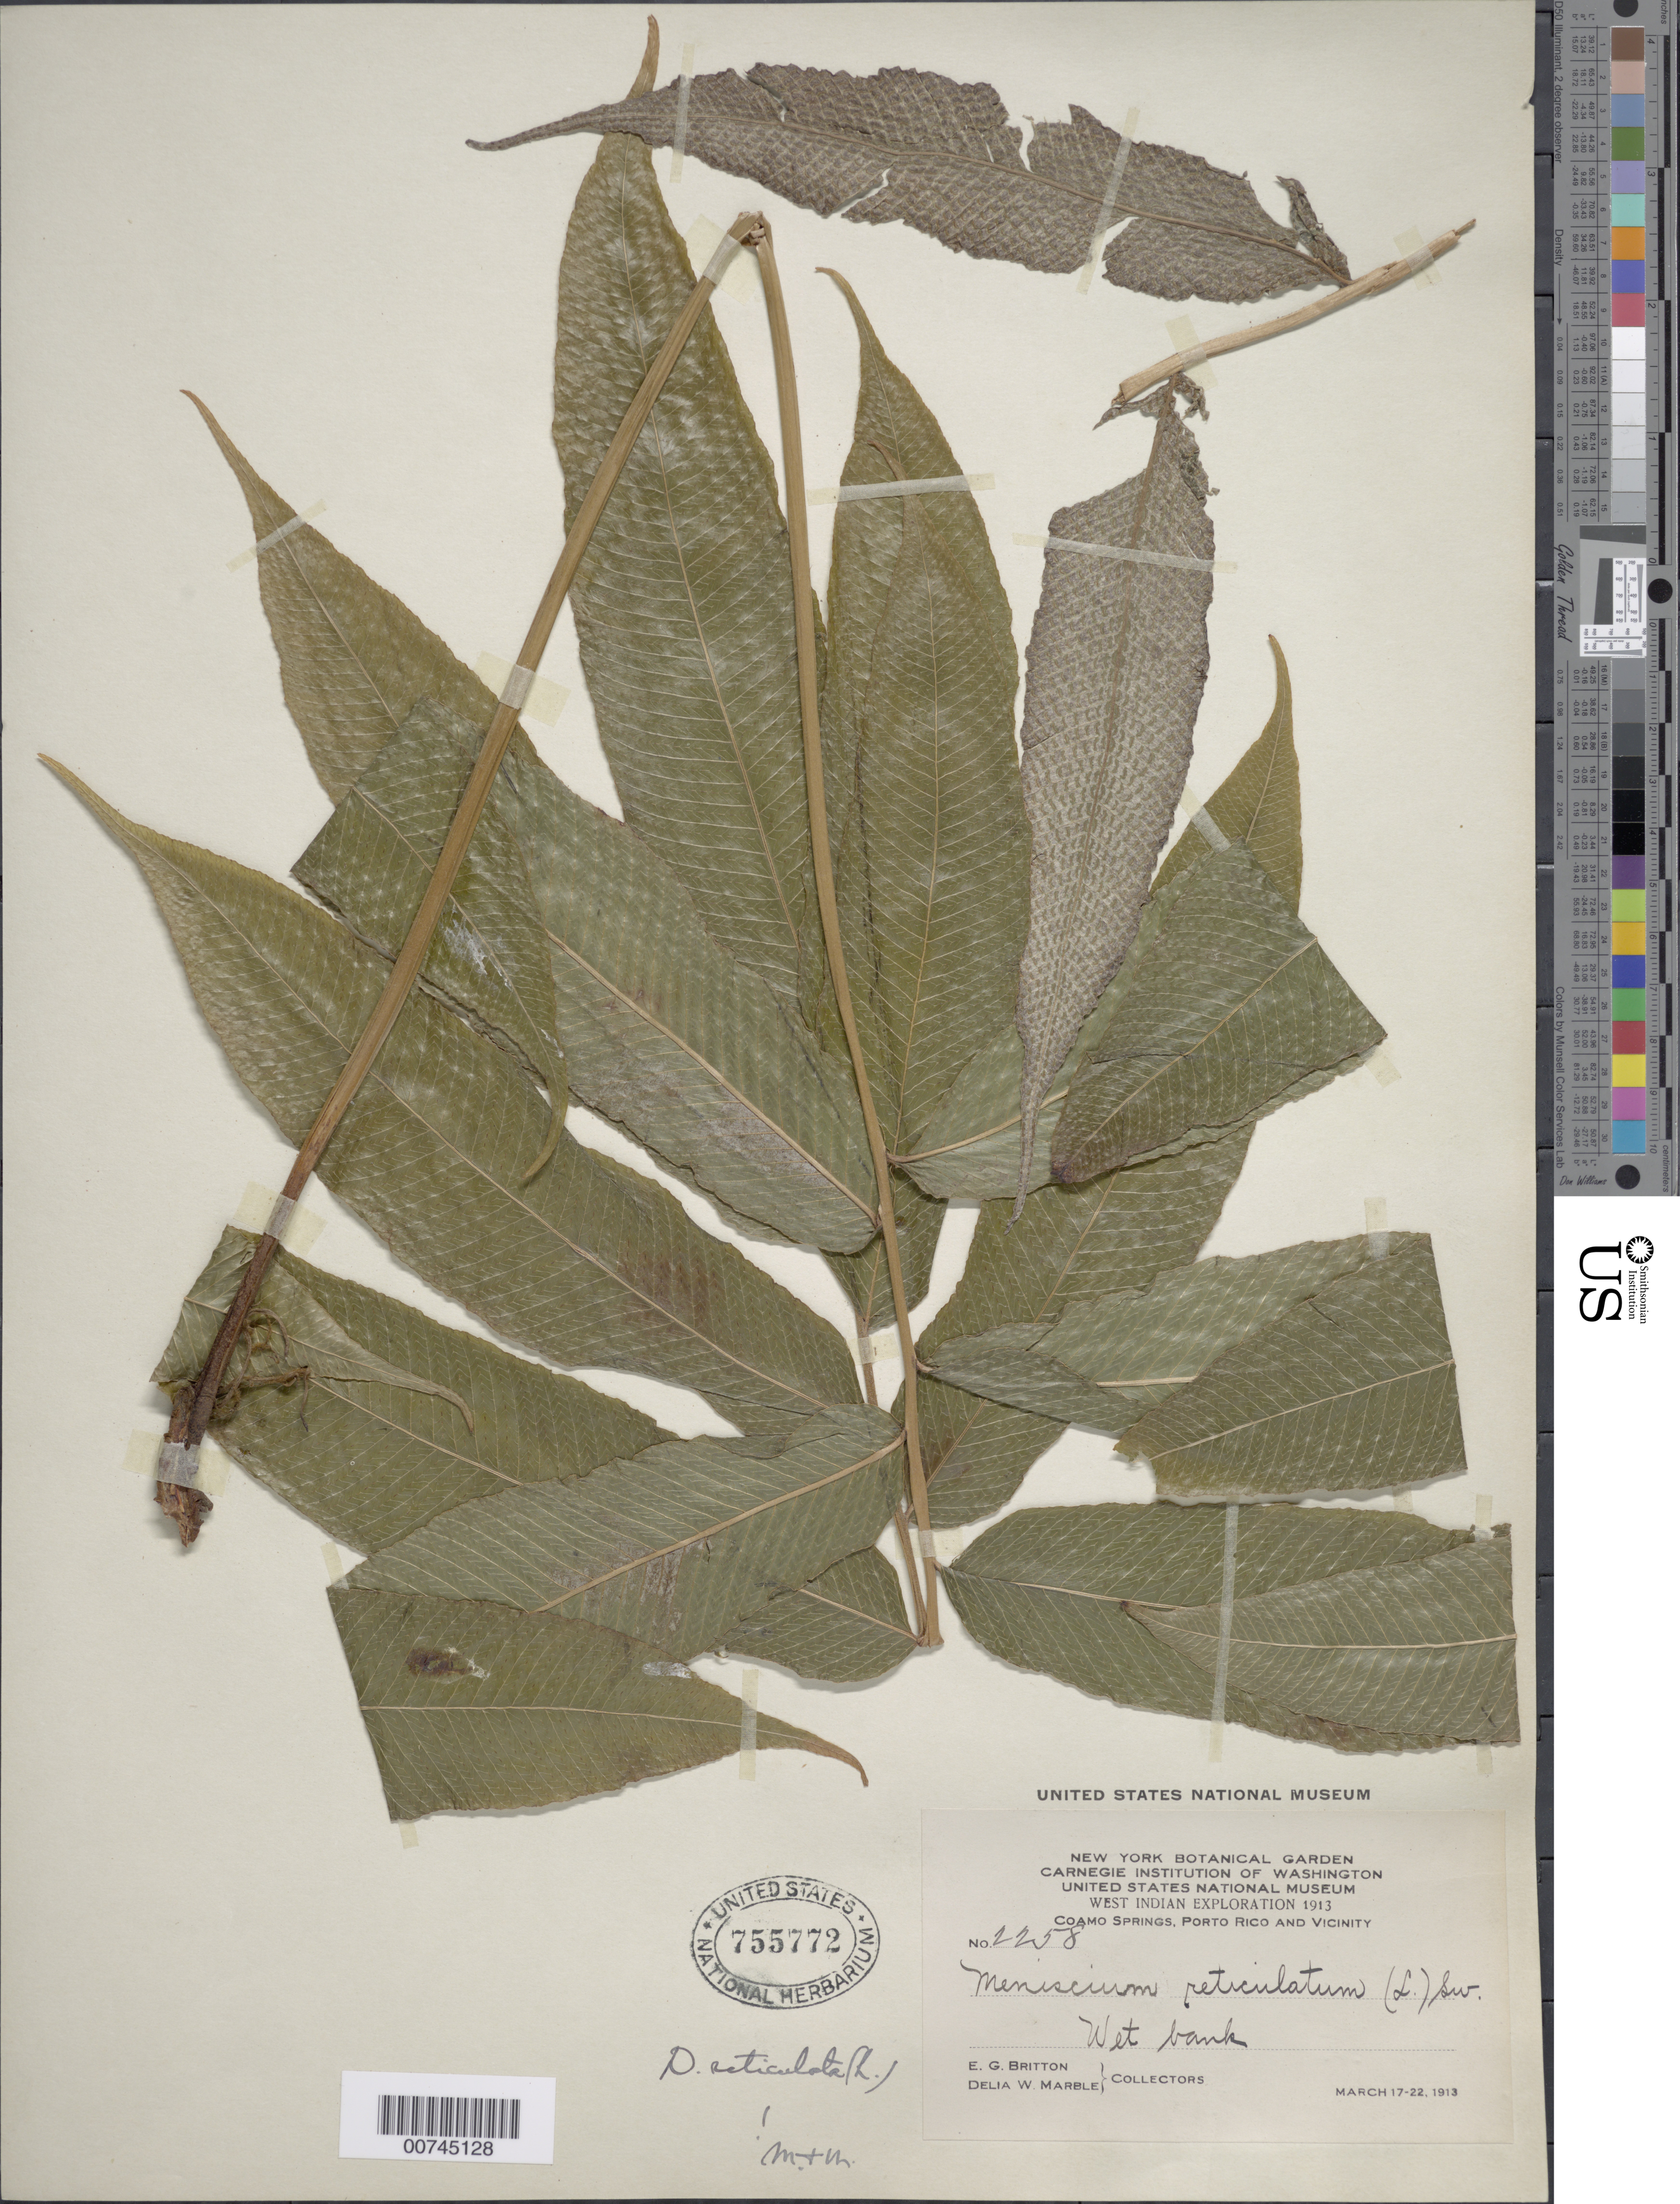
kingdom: Plantae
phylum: Tracheophyta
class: Polypodiopsida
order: Polypodiales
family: Thelypteridaceae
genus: Meniscium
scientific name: Meniscium reticulatum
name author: (L.) Sw.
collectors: N. Britton & D. W. Marble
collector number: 2258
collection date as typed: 17 Mar 1913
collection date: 1913-03-17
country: Puerto Rico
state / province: Coamo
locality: Coamo Springs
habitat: Wet bank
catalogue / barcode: US 755772